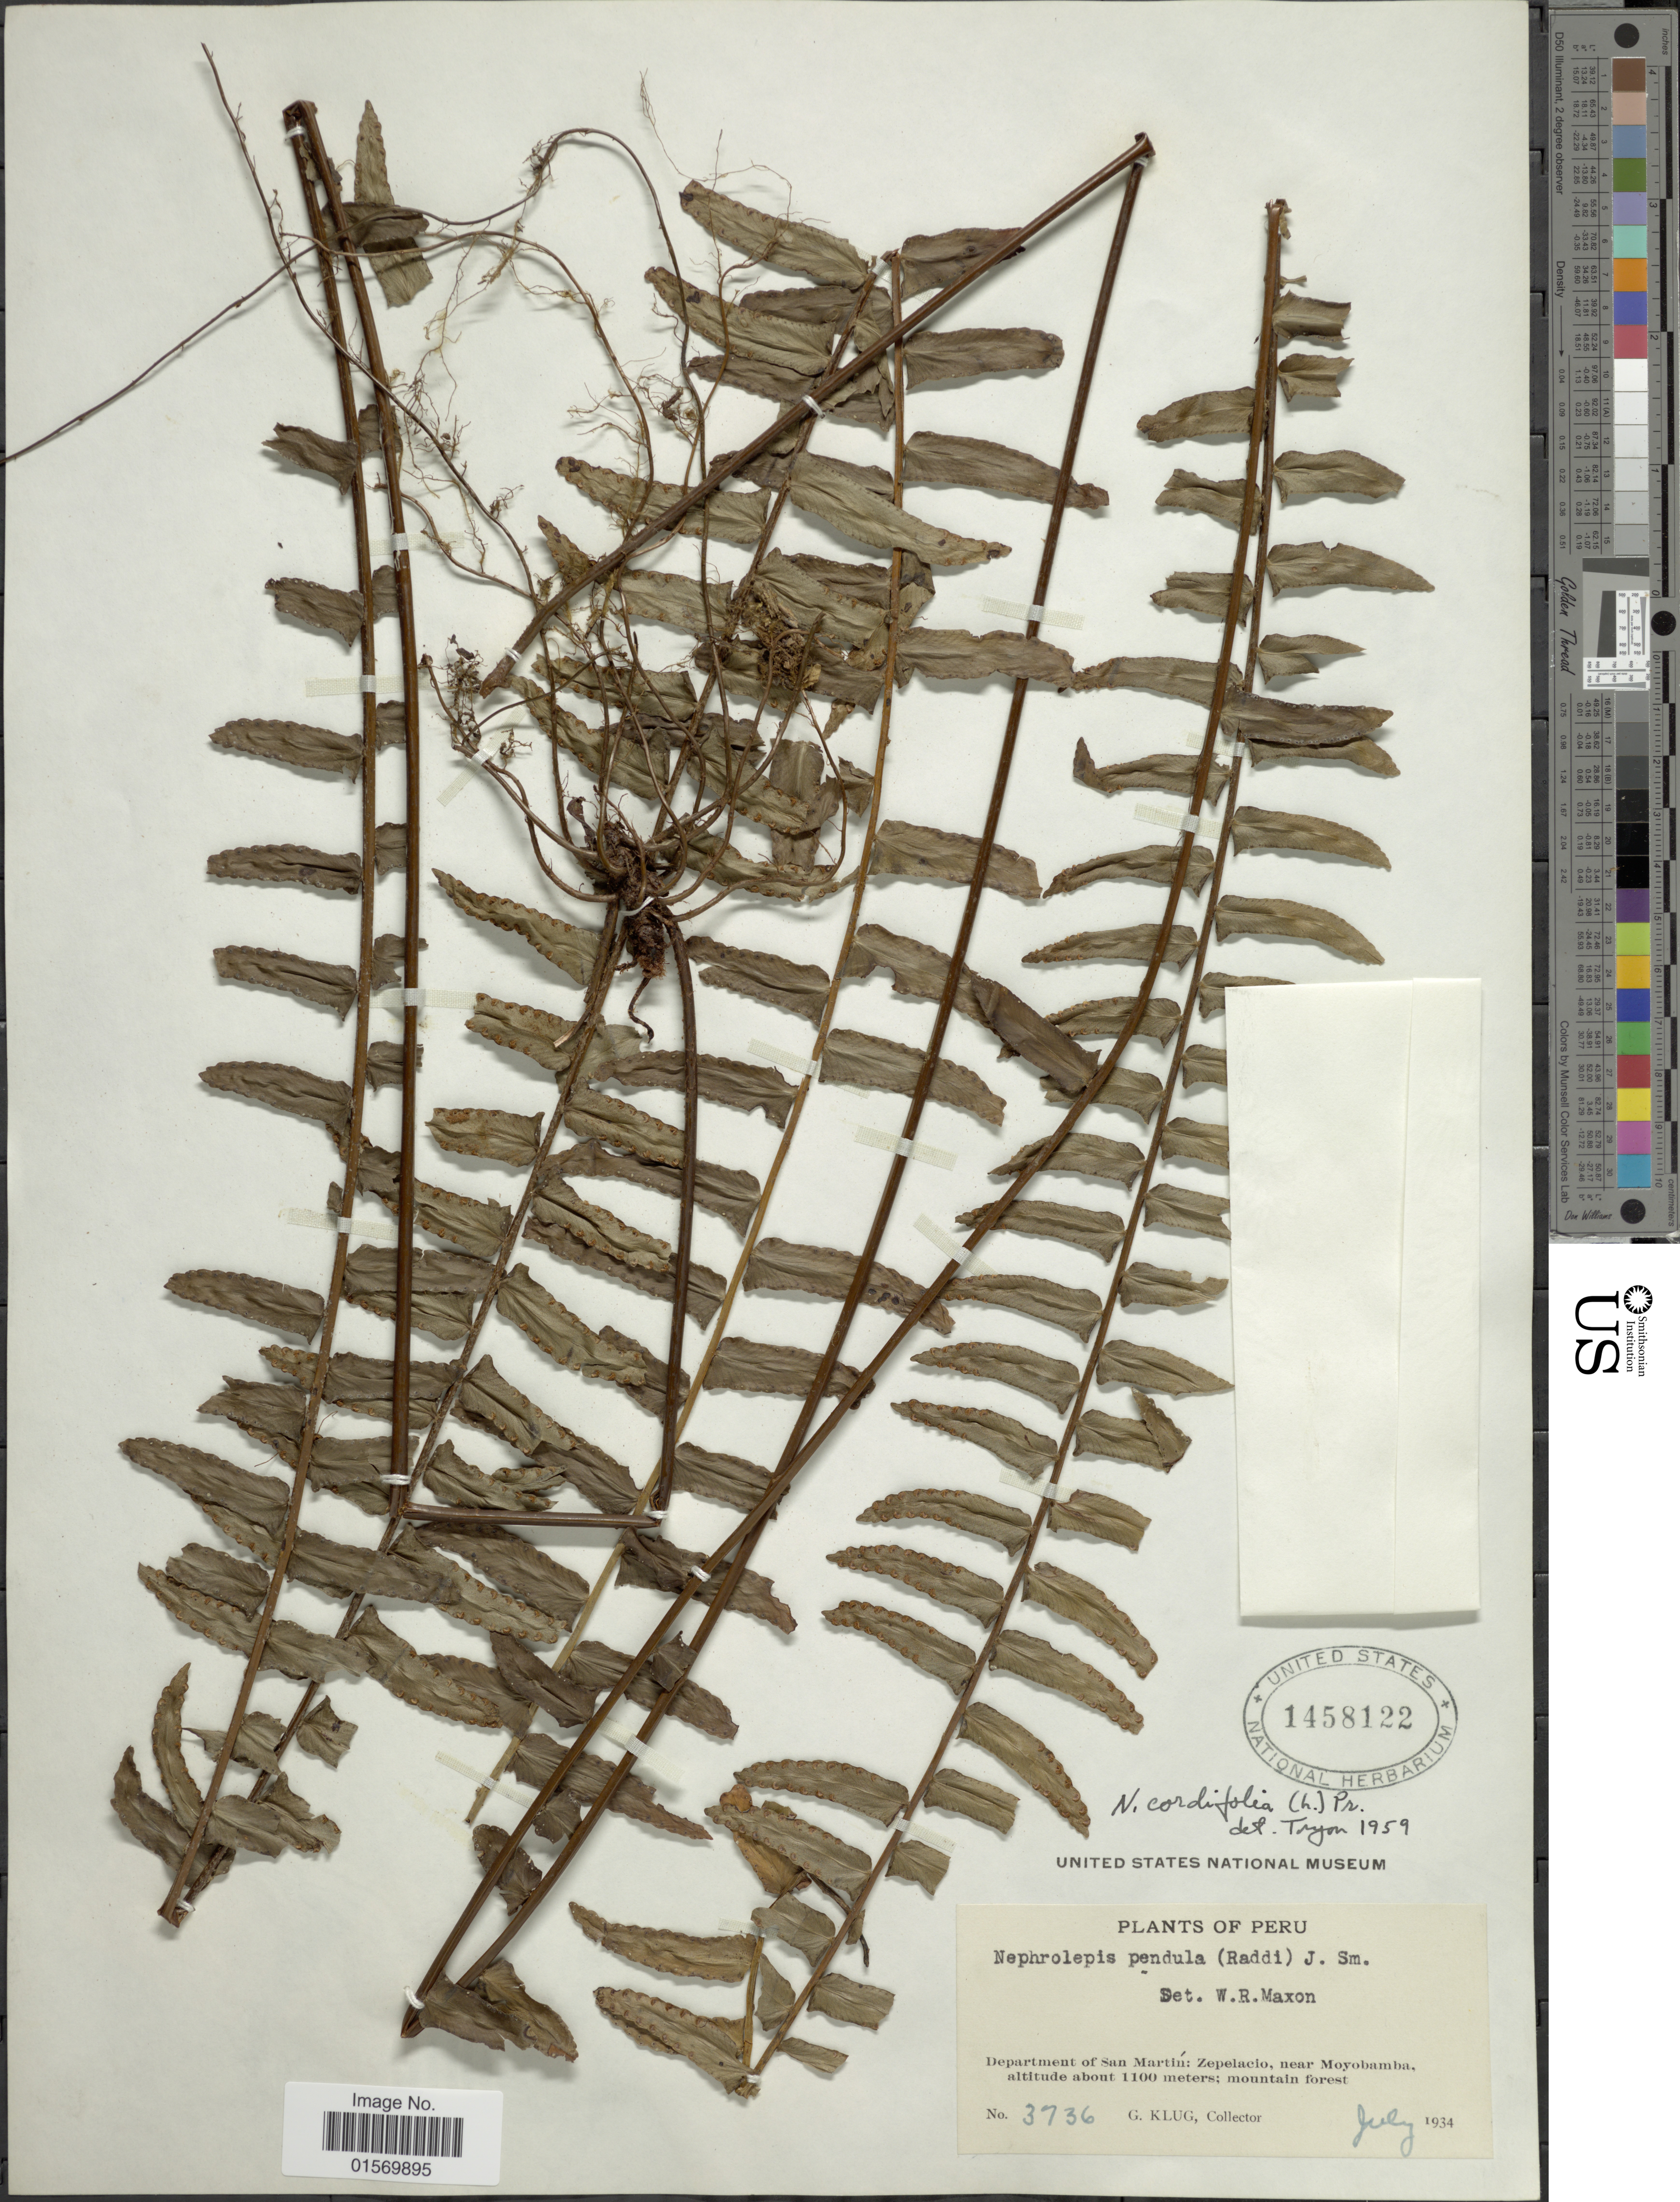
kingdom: Plantae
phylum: Tracheophyta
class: Polypodiopsida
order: Polypodiales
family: Nephrolepidaceae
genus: Nephrolepis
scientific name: Nephrolepis pendula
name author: (Raddi) J. Sm.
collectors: G. Klug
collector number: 3736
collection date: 1934-07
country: Peru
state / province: San Martín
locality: Zepelacio, near Moyobamba.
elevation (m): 1100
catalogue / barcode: US 1458122